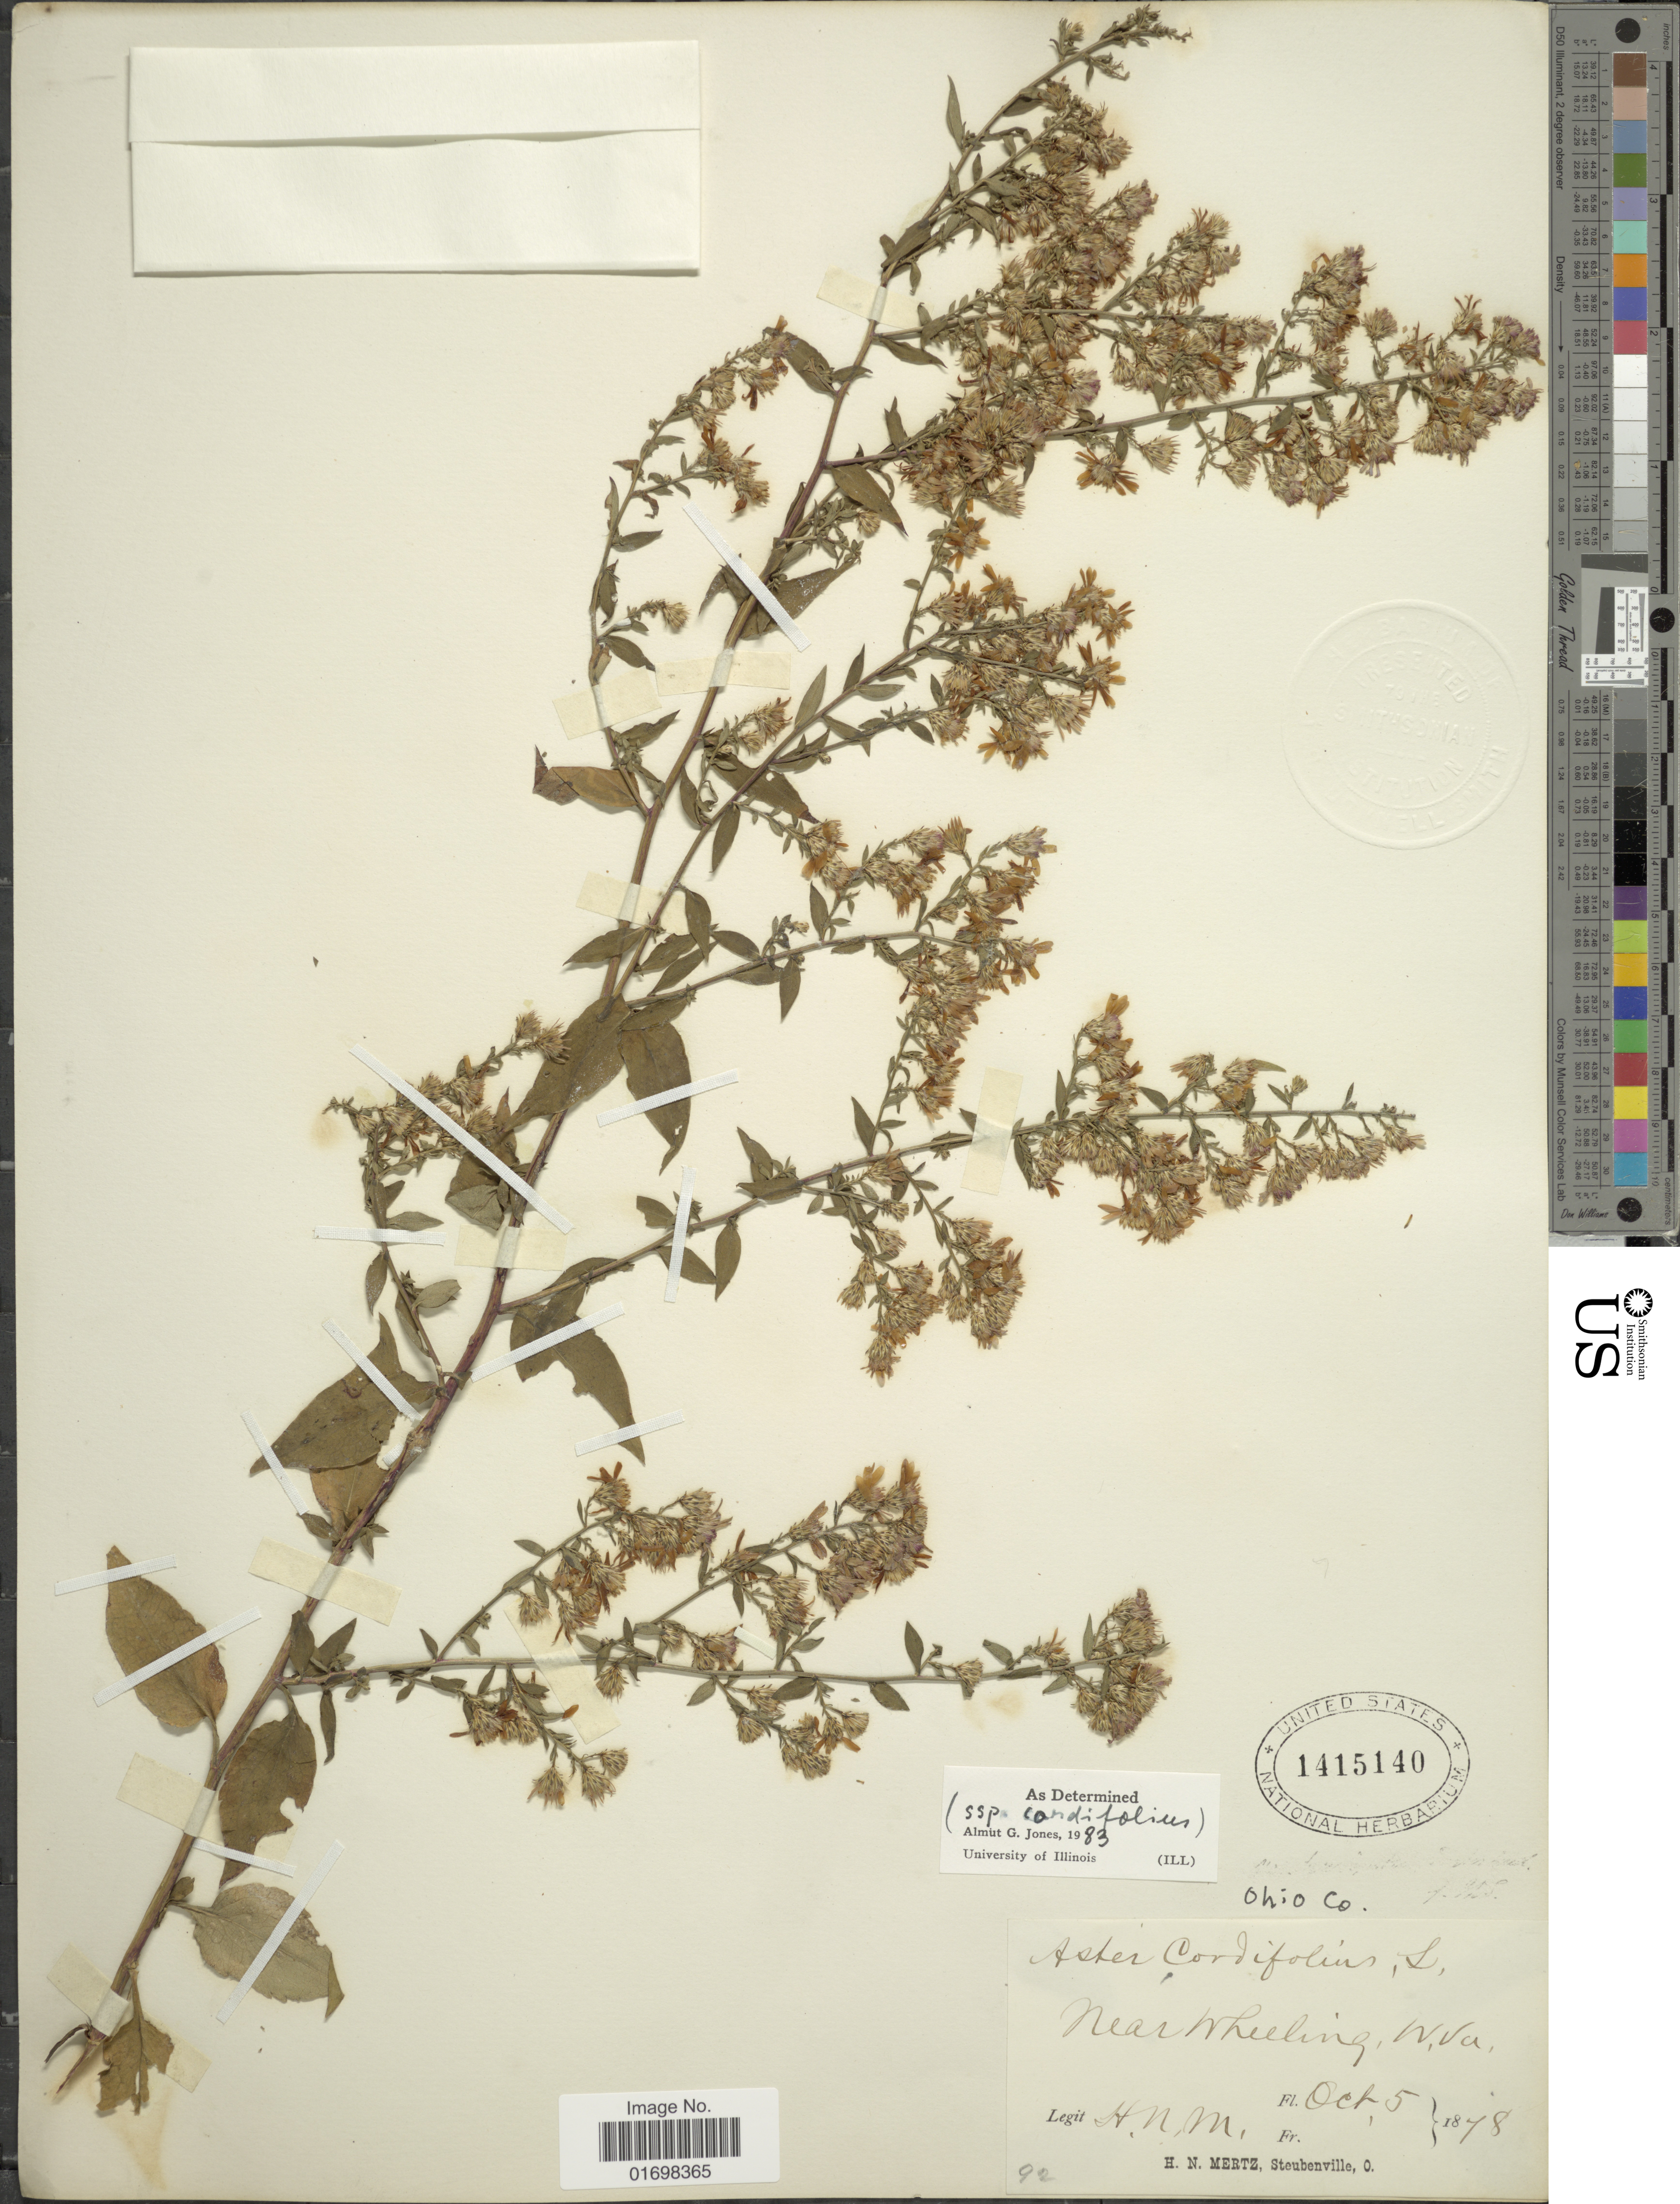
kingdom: Plantae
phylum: Tracheophyta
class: Magnoliopsida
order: Asterales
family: Asteraceae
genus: Symphyotrichum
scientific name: Symphyotrichum cordifolium var. cordifolium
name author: (L.) G.L. Nesom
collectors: H. Mertz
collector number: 92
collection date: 1878-10-05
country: United States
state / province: West Virginia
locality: Near Wheeling, W. Va.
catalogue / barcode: US 1415140